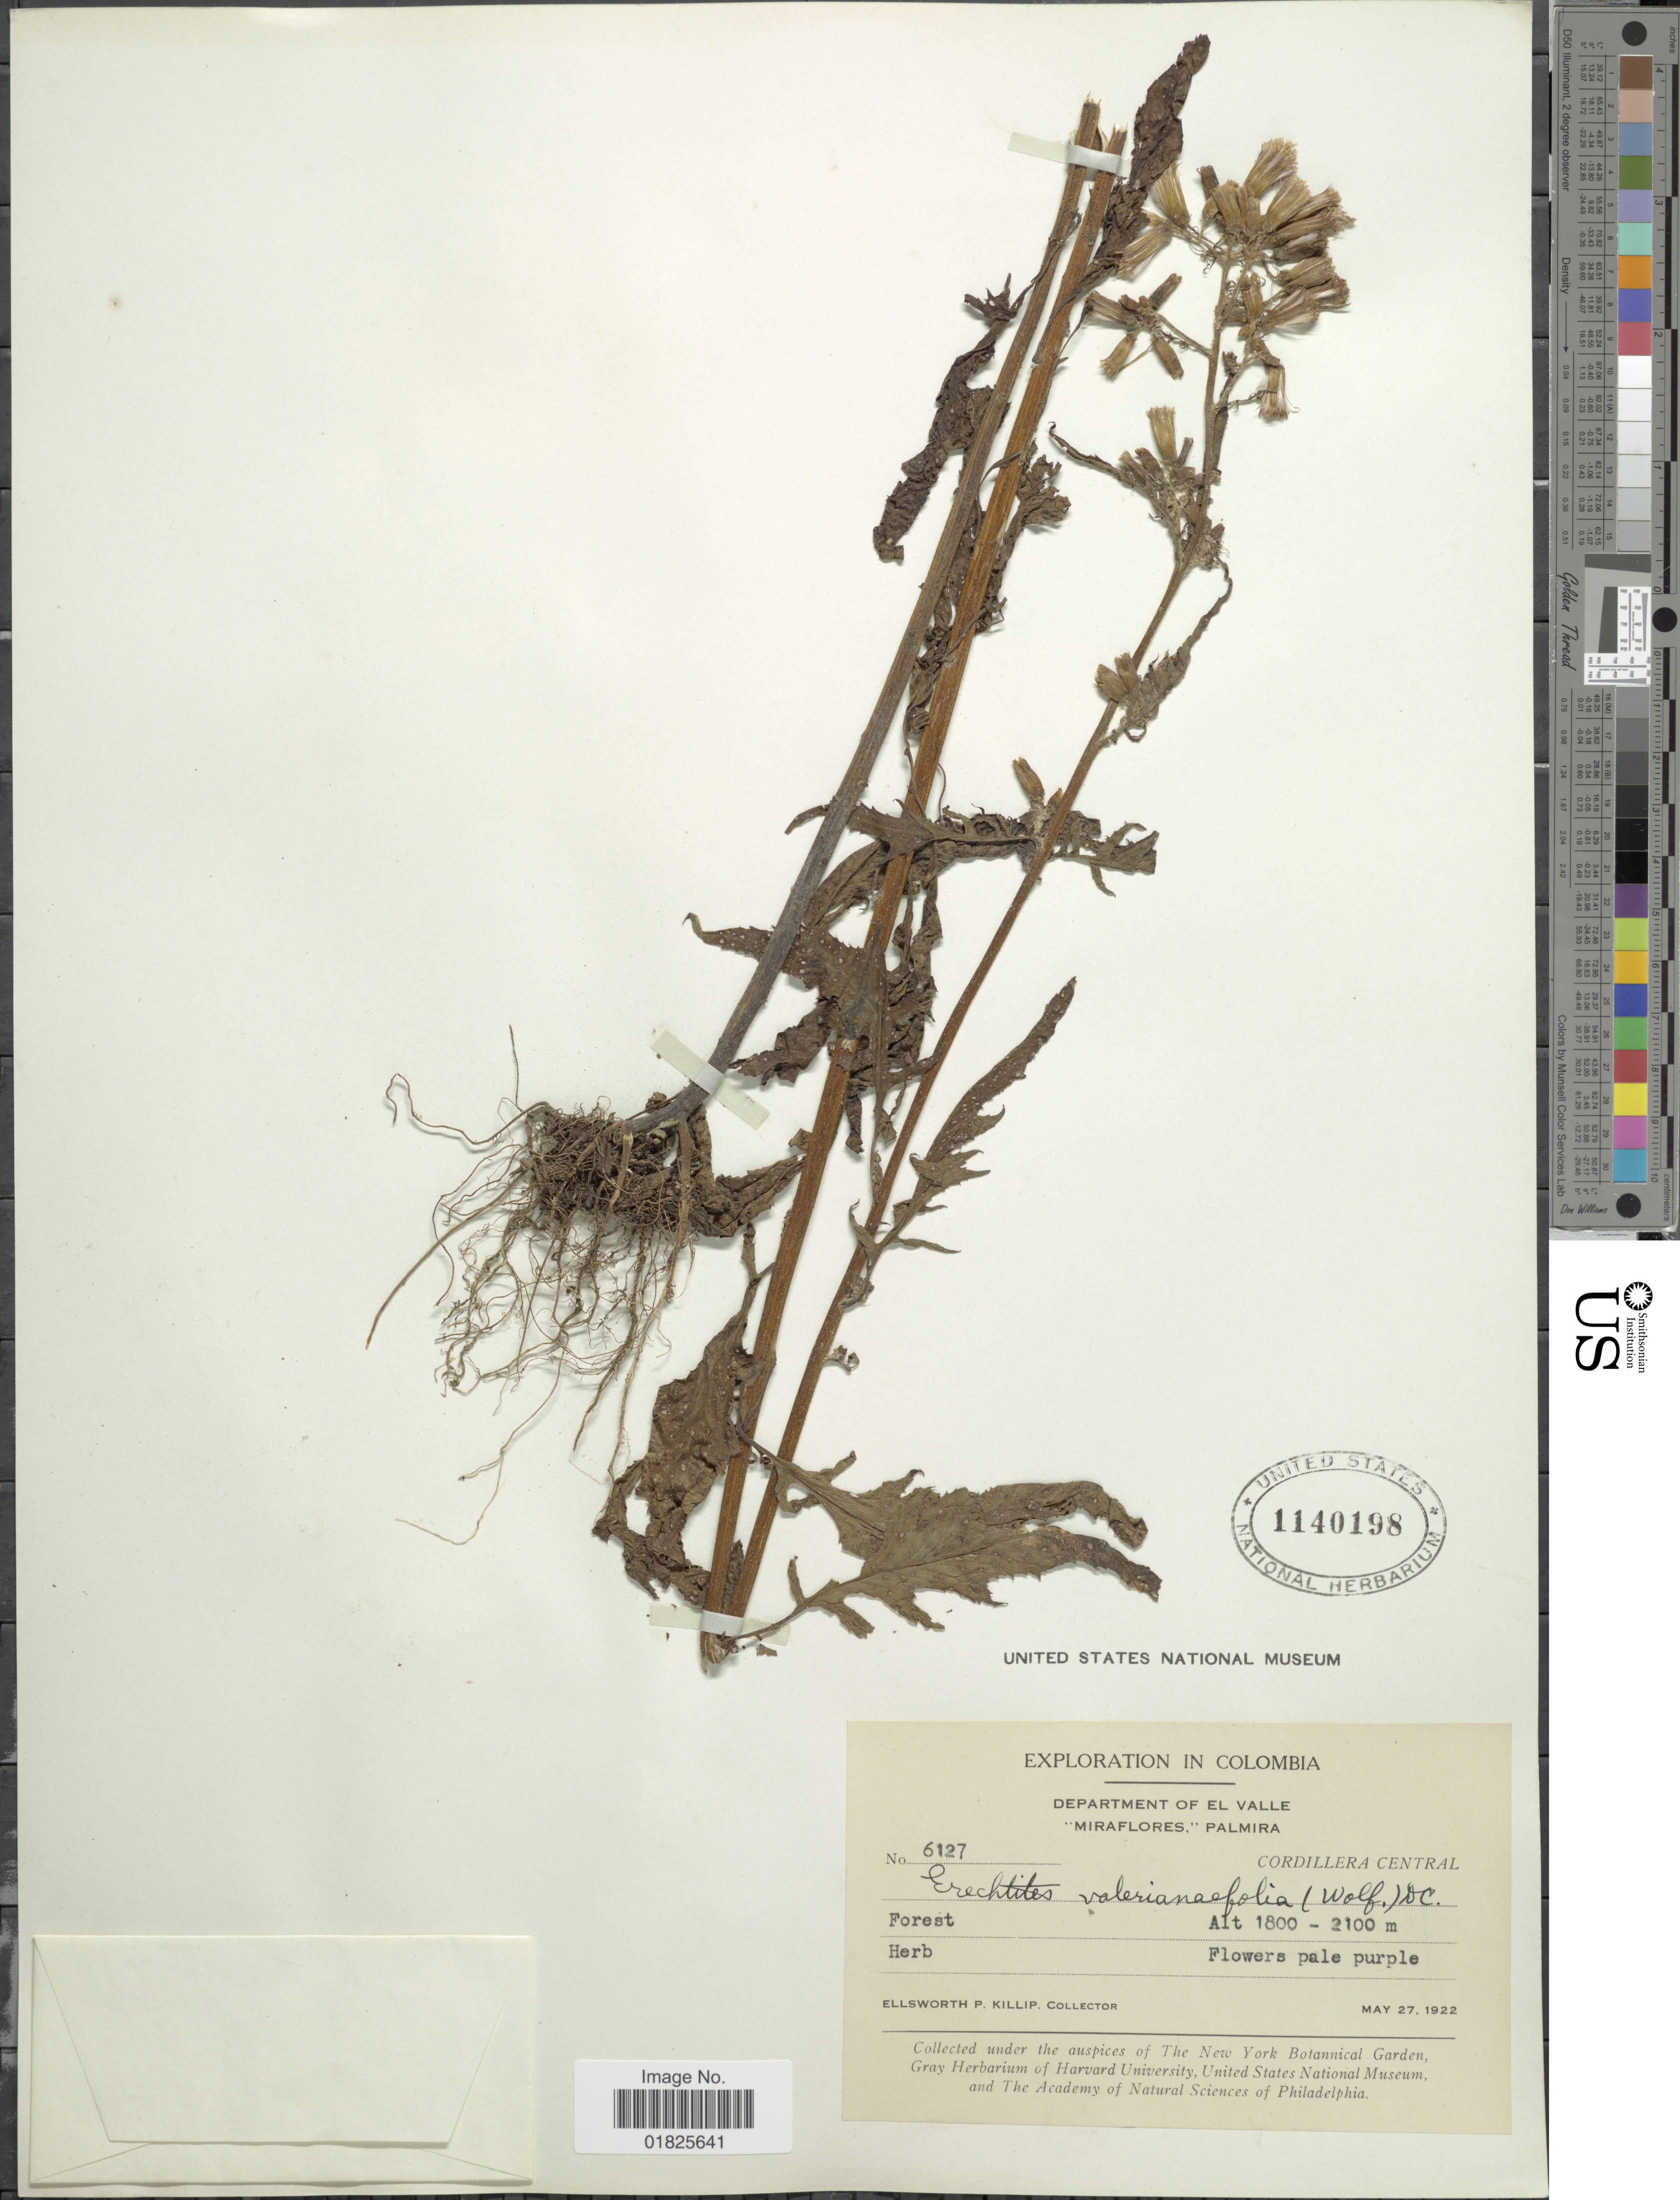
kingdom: Plantae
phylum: Tracheophyta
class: Magnoliopsida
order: Asterales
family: Asteraceae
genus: Erechtites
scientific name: Erechtites valerianifolius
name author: (Link ex Spreng.) DC.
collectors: E. P. Killip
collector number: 6127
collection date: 1922-05-27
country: Colombia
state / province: Valle del Cauca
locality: Miraflores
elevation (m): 1800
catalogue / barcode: US 1140198